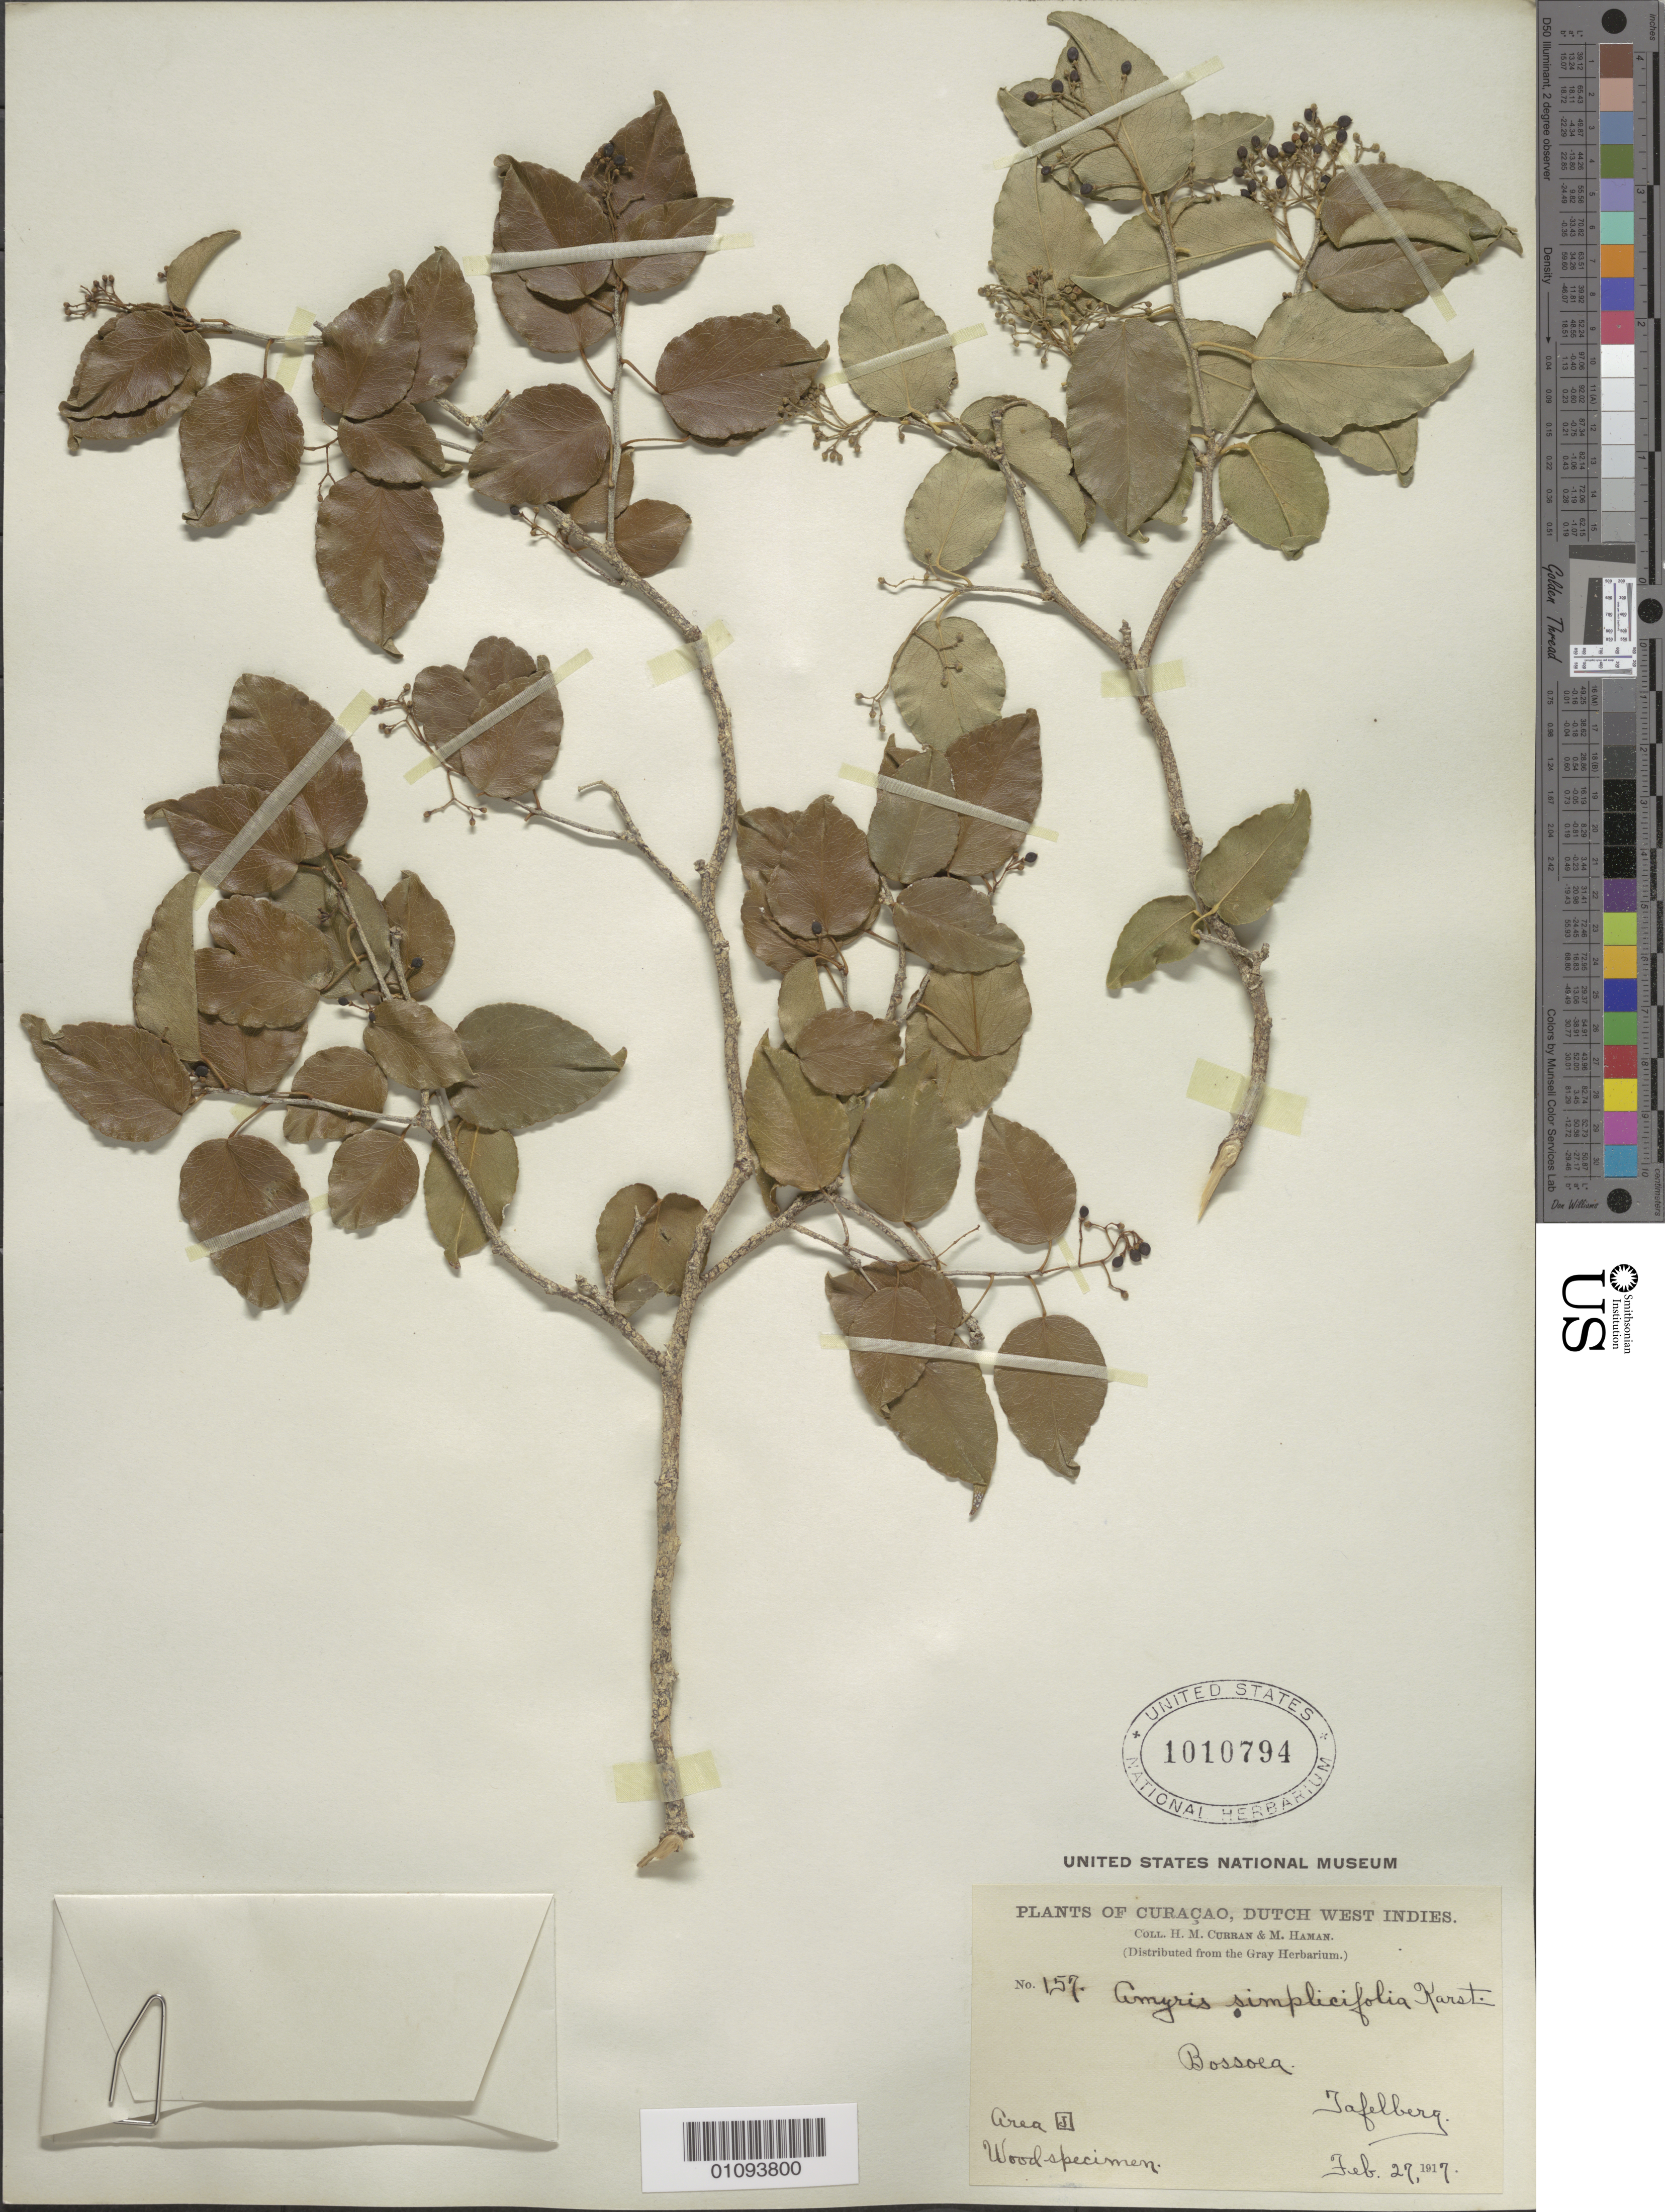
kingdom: Plantae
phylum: Tracheophyta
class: Magnoliopsida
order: Sapindales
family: Rutaceae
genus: Amyris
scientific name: Amyris ignea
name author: Steyerm.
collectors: H. M. Curran & M. Haman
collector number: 157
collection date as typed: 27 Feb 1917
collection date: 1917-02-27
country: Curaçao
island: Curaçao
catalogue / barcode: US 1010794